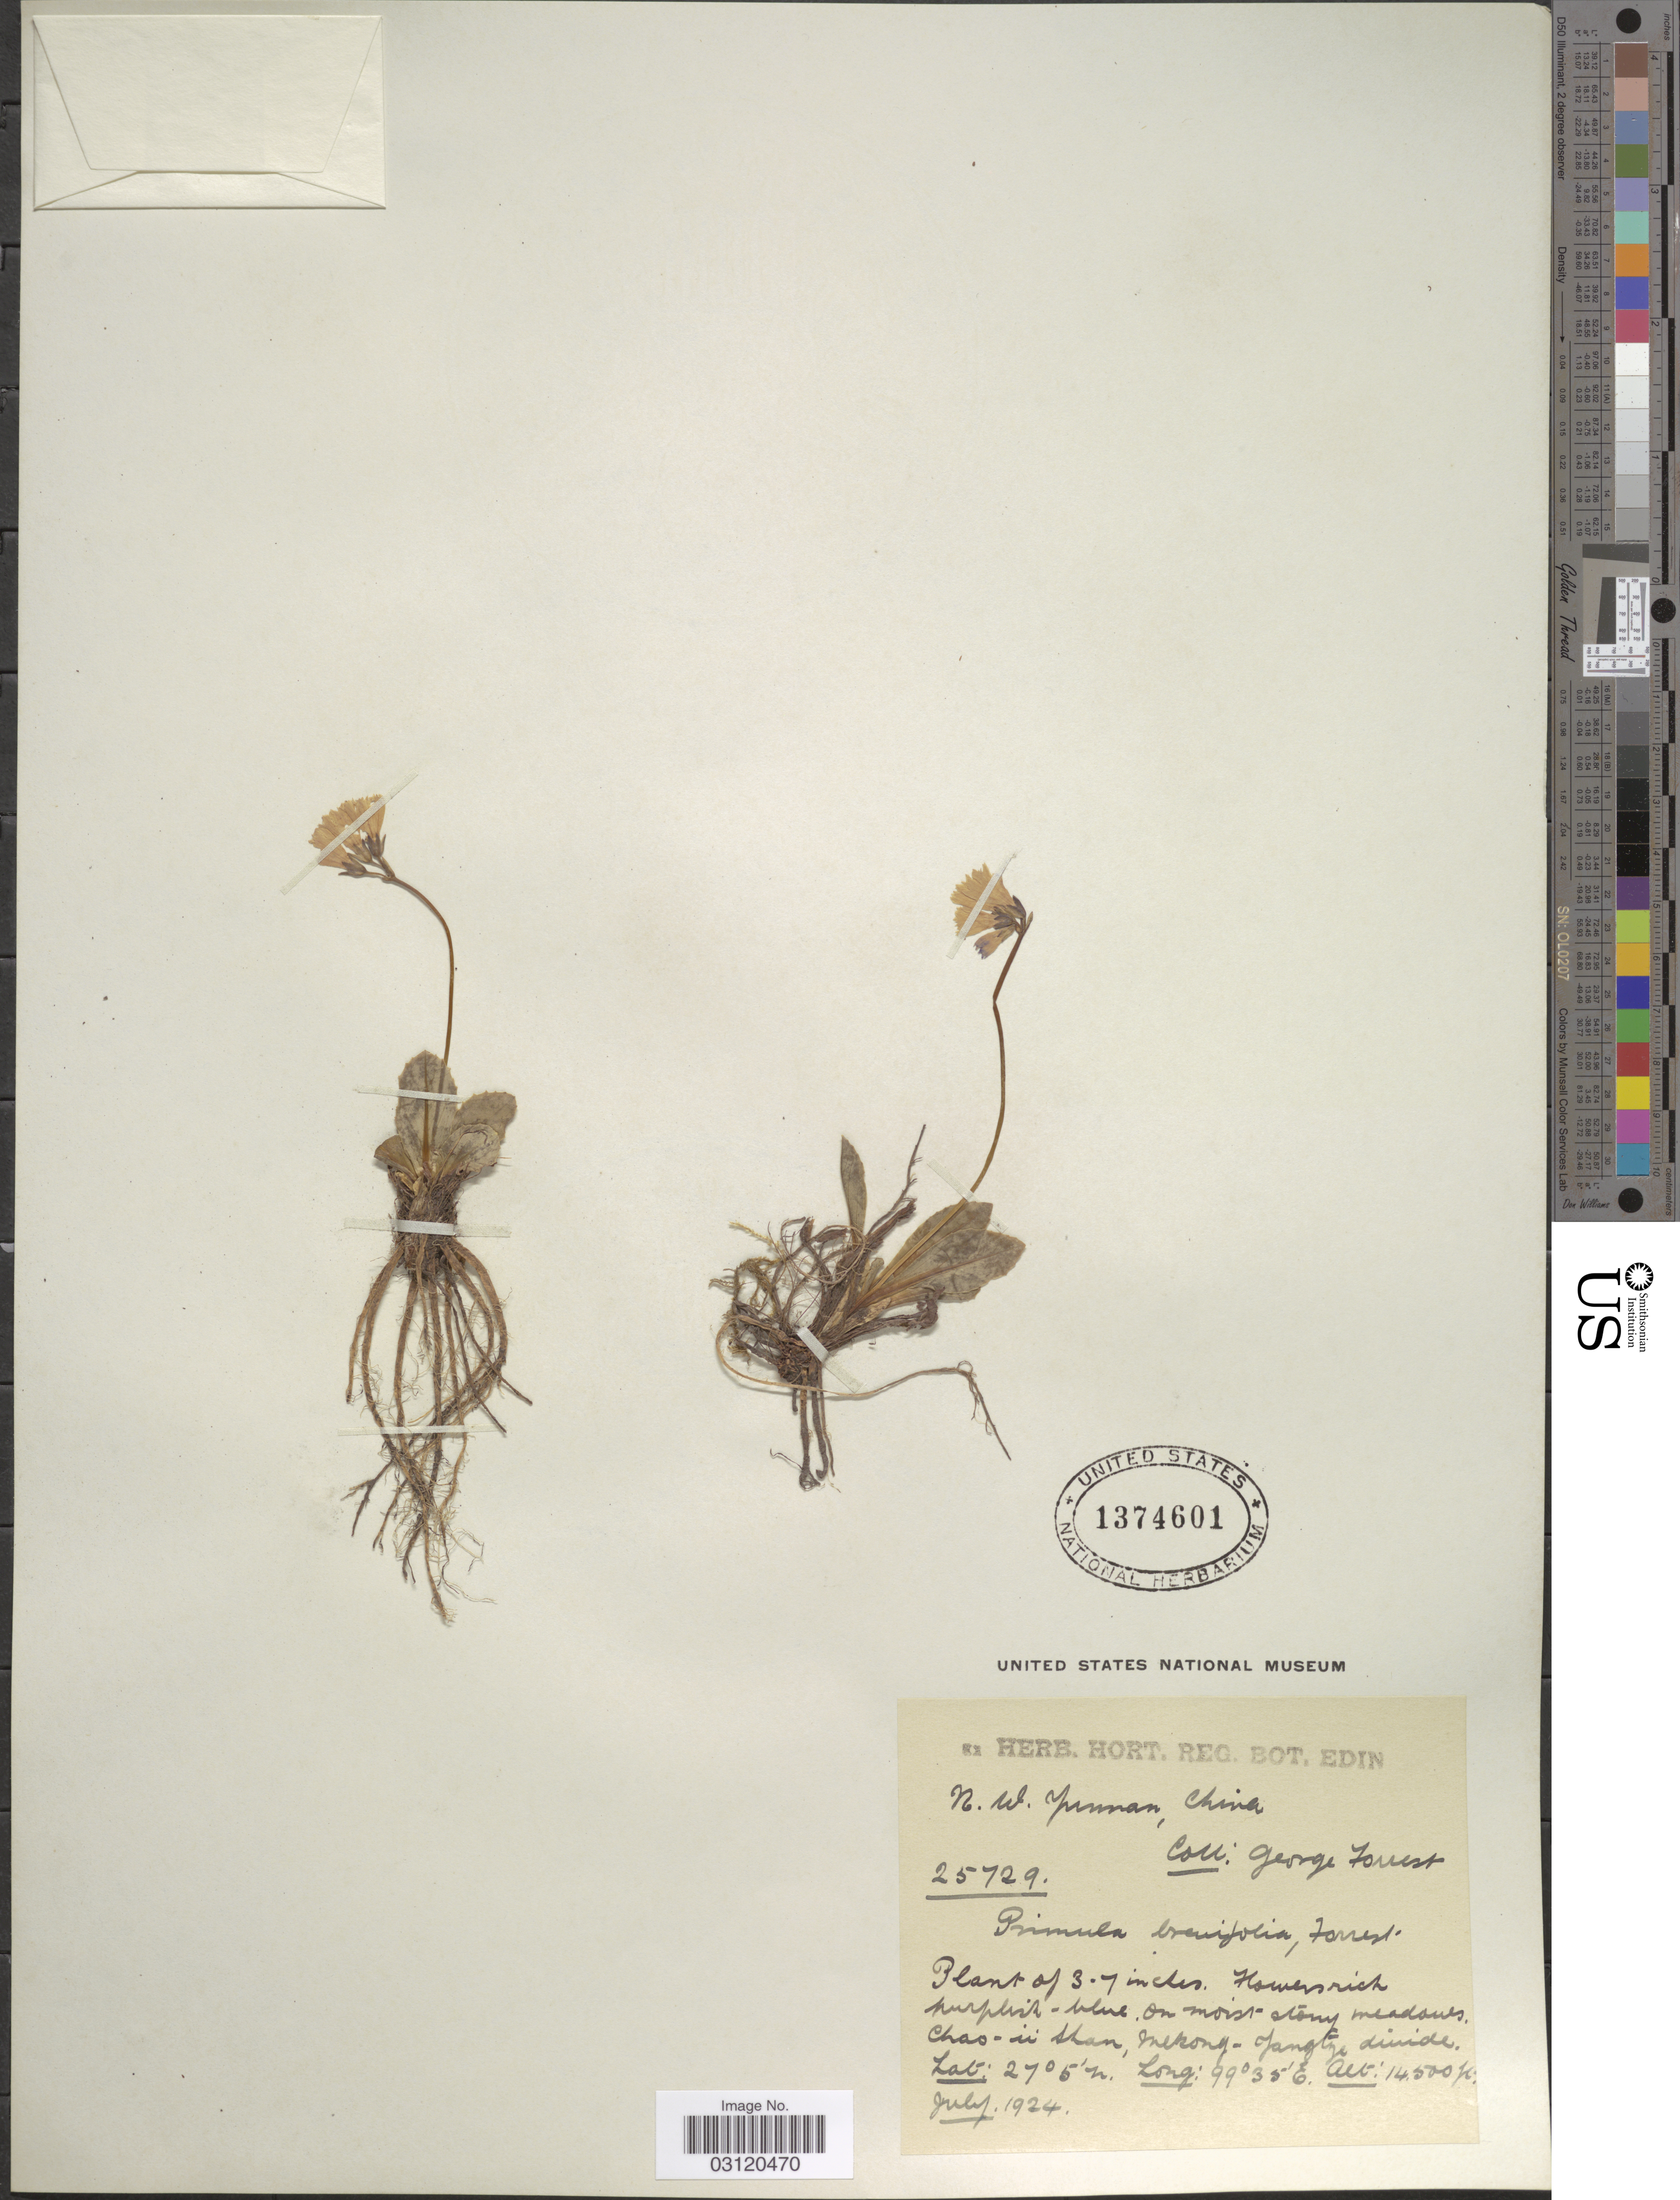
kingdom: Plantae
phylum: Tracheophyta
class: Magnoliopsida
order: Ericales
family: Primulaceae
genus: Primula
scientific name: Primula amethystina subsp. brevifolia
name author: (Forrest) W.W. Sm. & Forrest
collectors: G. Forrest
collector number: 25729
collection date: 1924-07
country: China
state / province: Yunnan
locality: N.W. Yunnan. Chas-ii Shan, Mekong-Yangtze divide.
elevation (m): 4420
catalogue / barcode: US 1374601